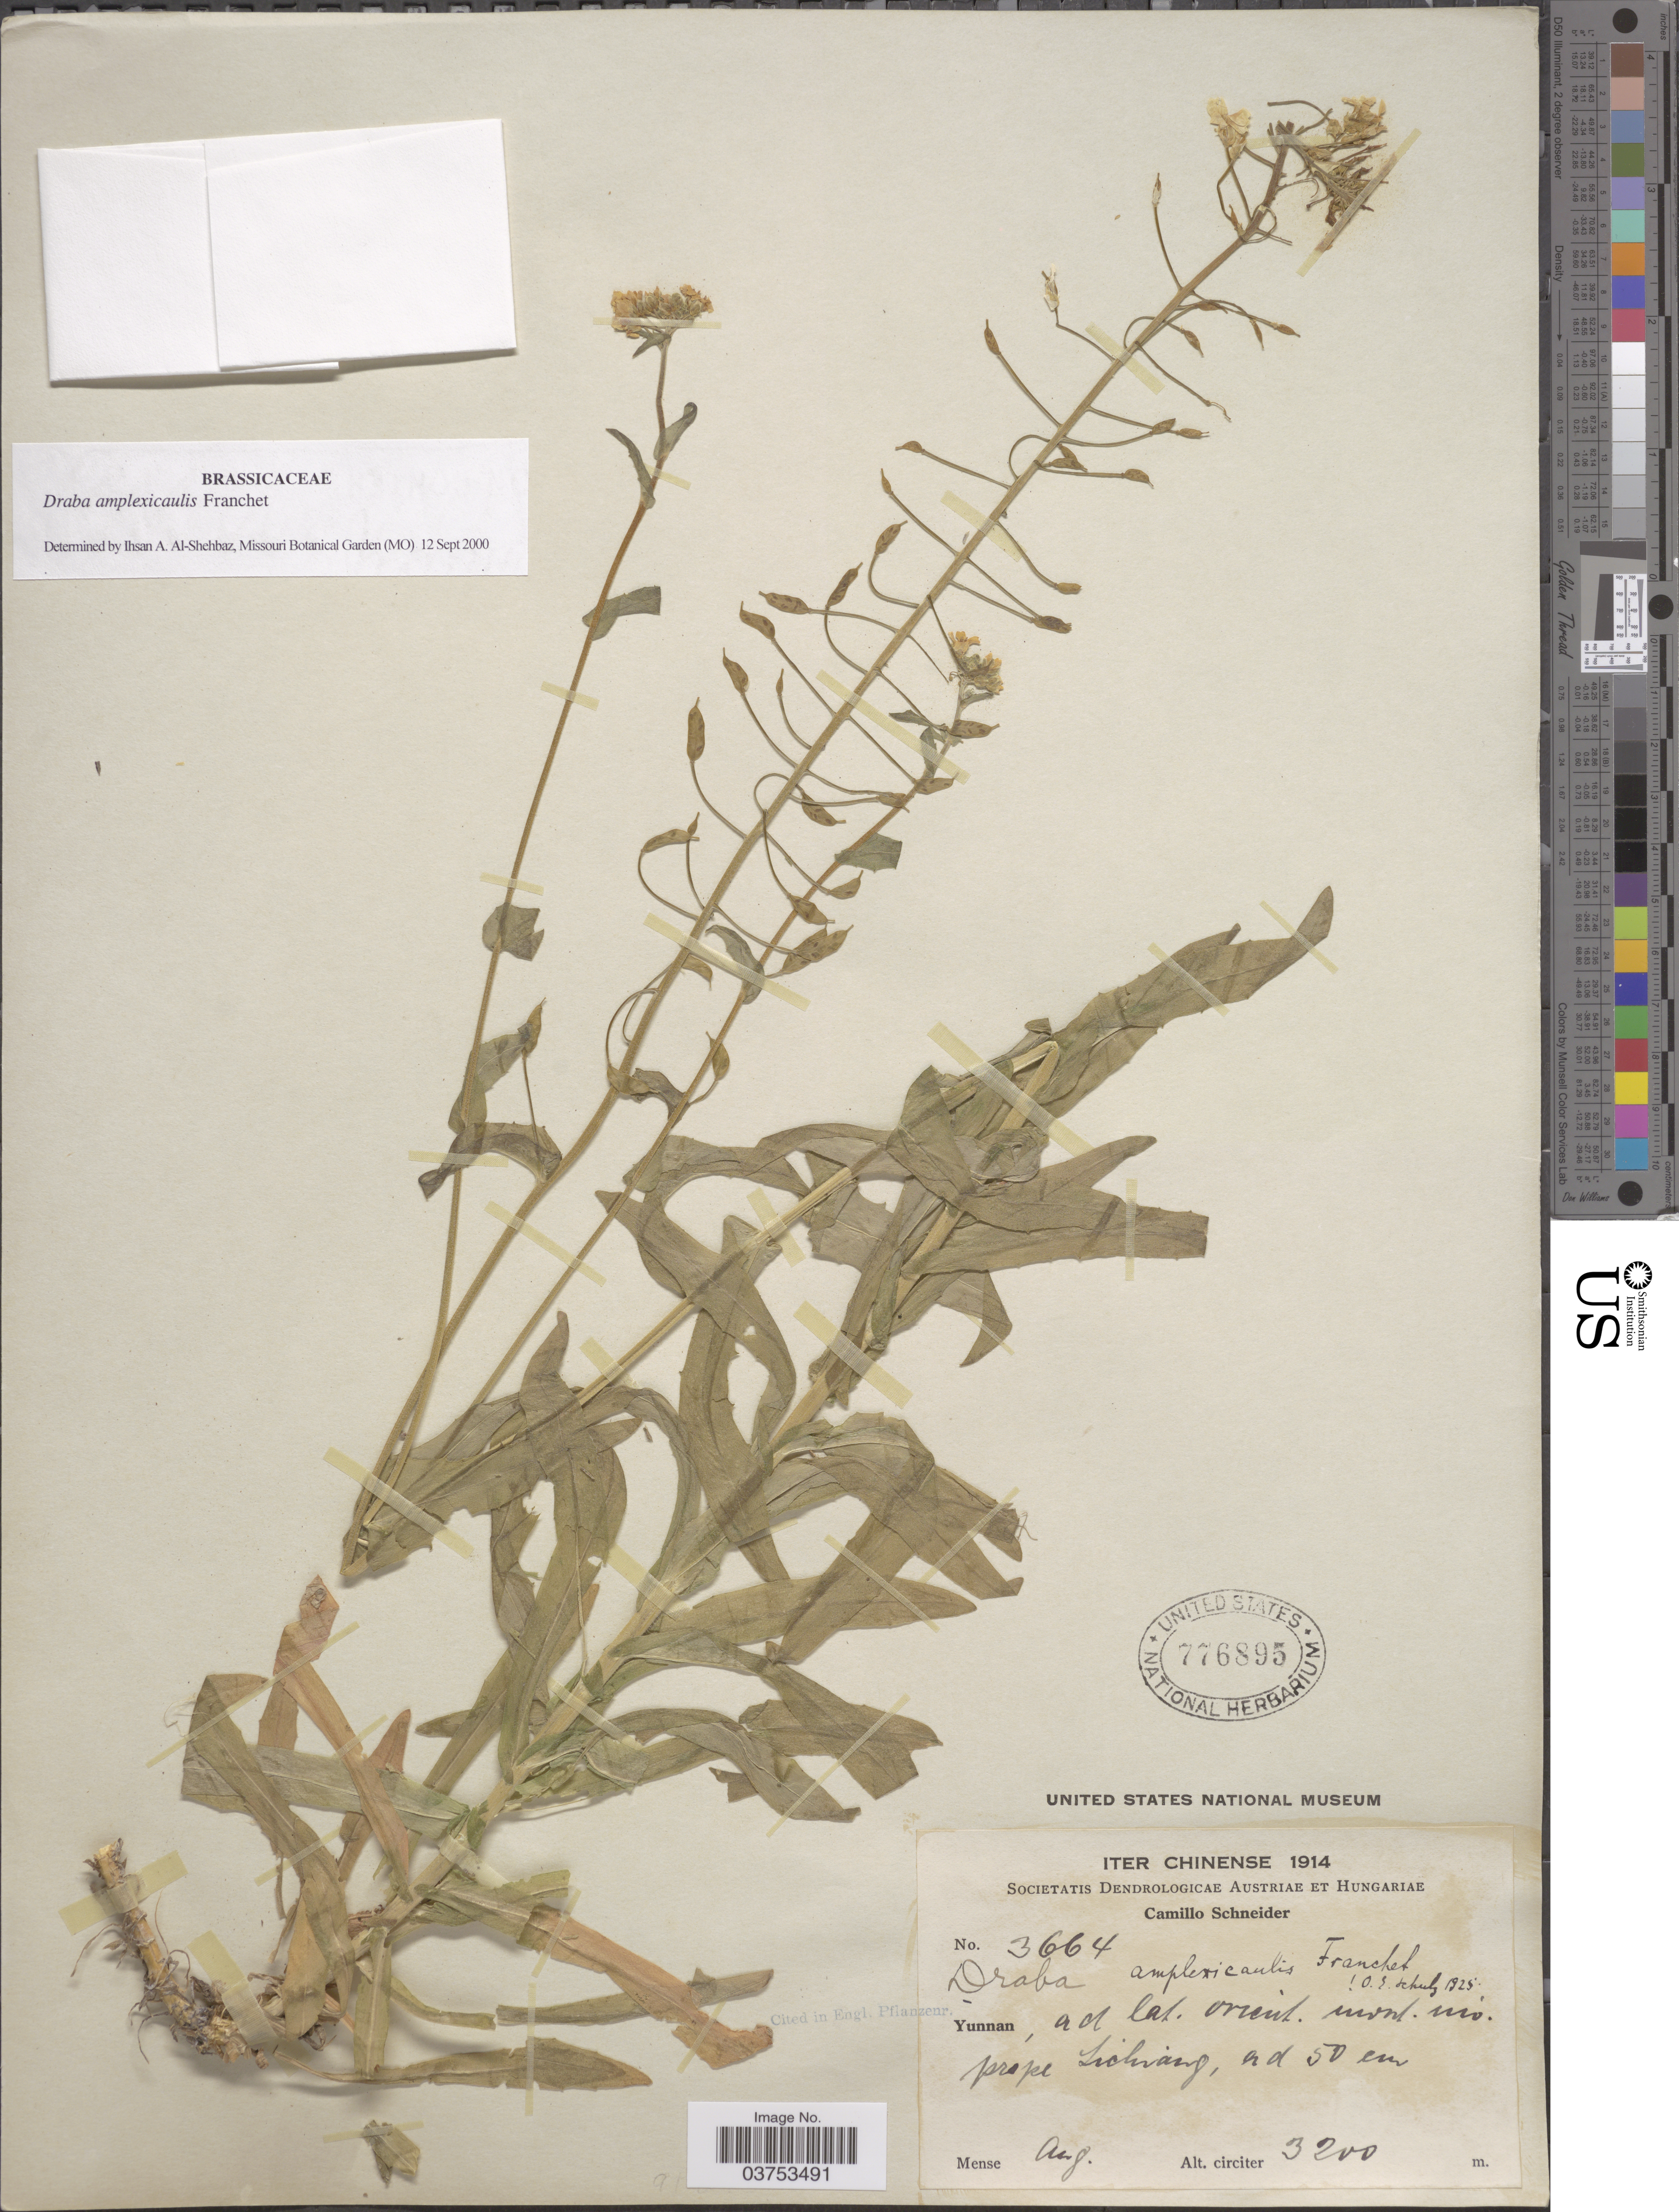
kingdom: Plantae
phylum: Tracheophyta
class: Magnoliopsida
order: Brassicales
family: Brassicaceae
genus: Draba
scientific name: Draba amplexicaulis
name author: Franch.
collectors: C. K. Schneider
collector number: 3664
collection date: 1914-08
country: China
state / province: Yunnan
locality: Iter Chinense. Ad lat. orient. mont. niv. prope Lichiang.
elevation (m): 3200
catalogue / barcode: US 776895